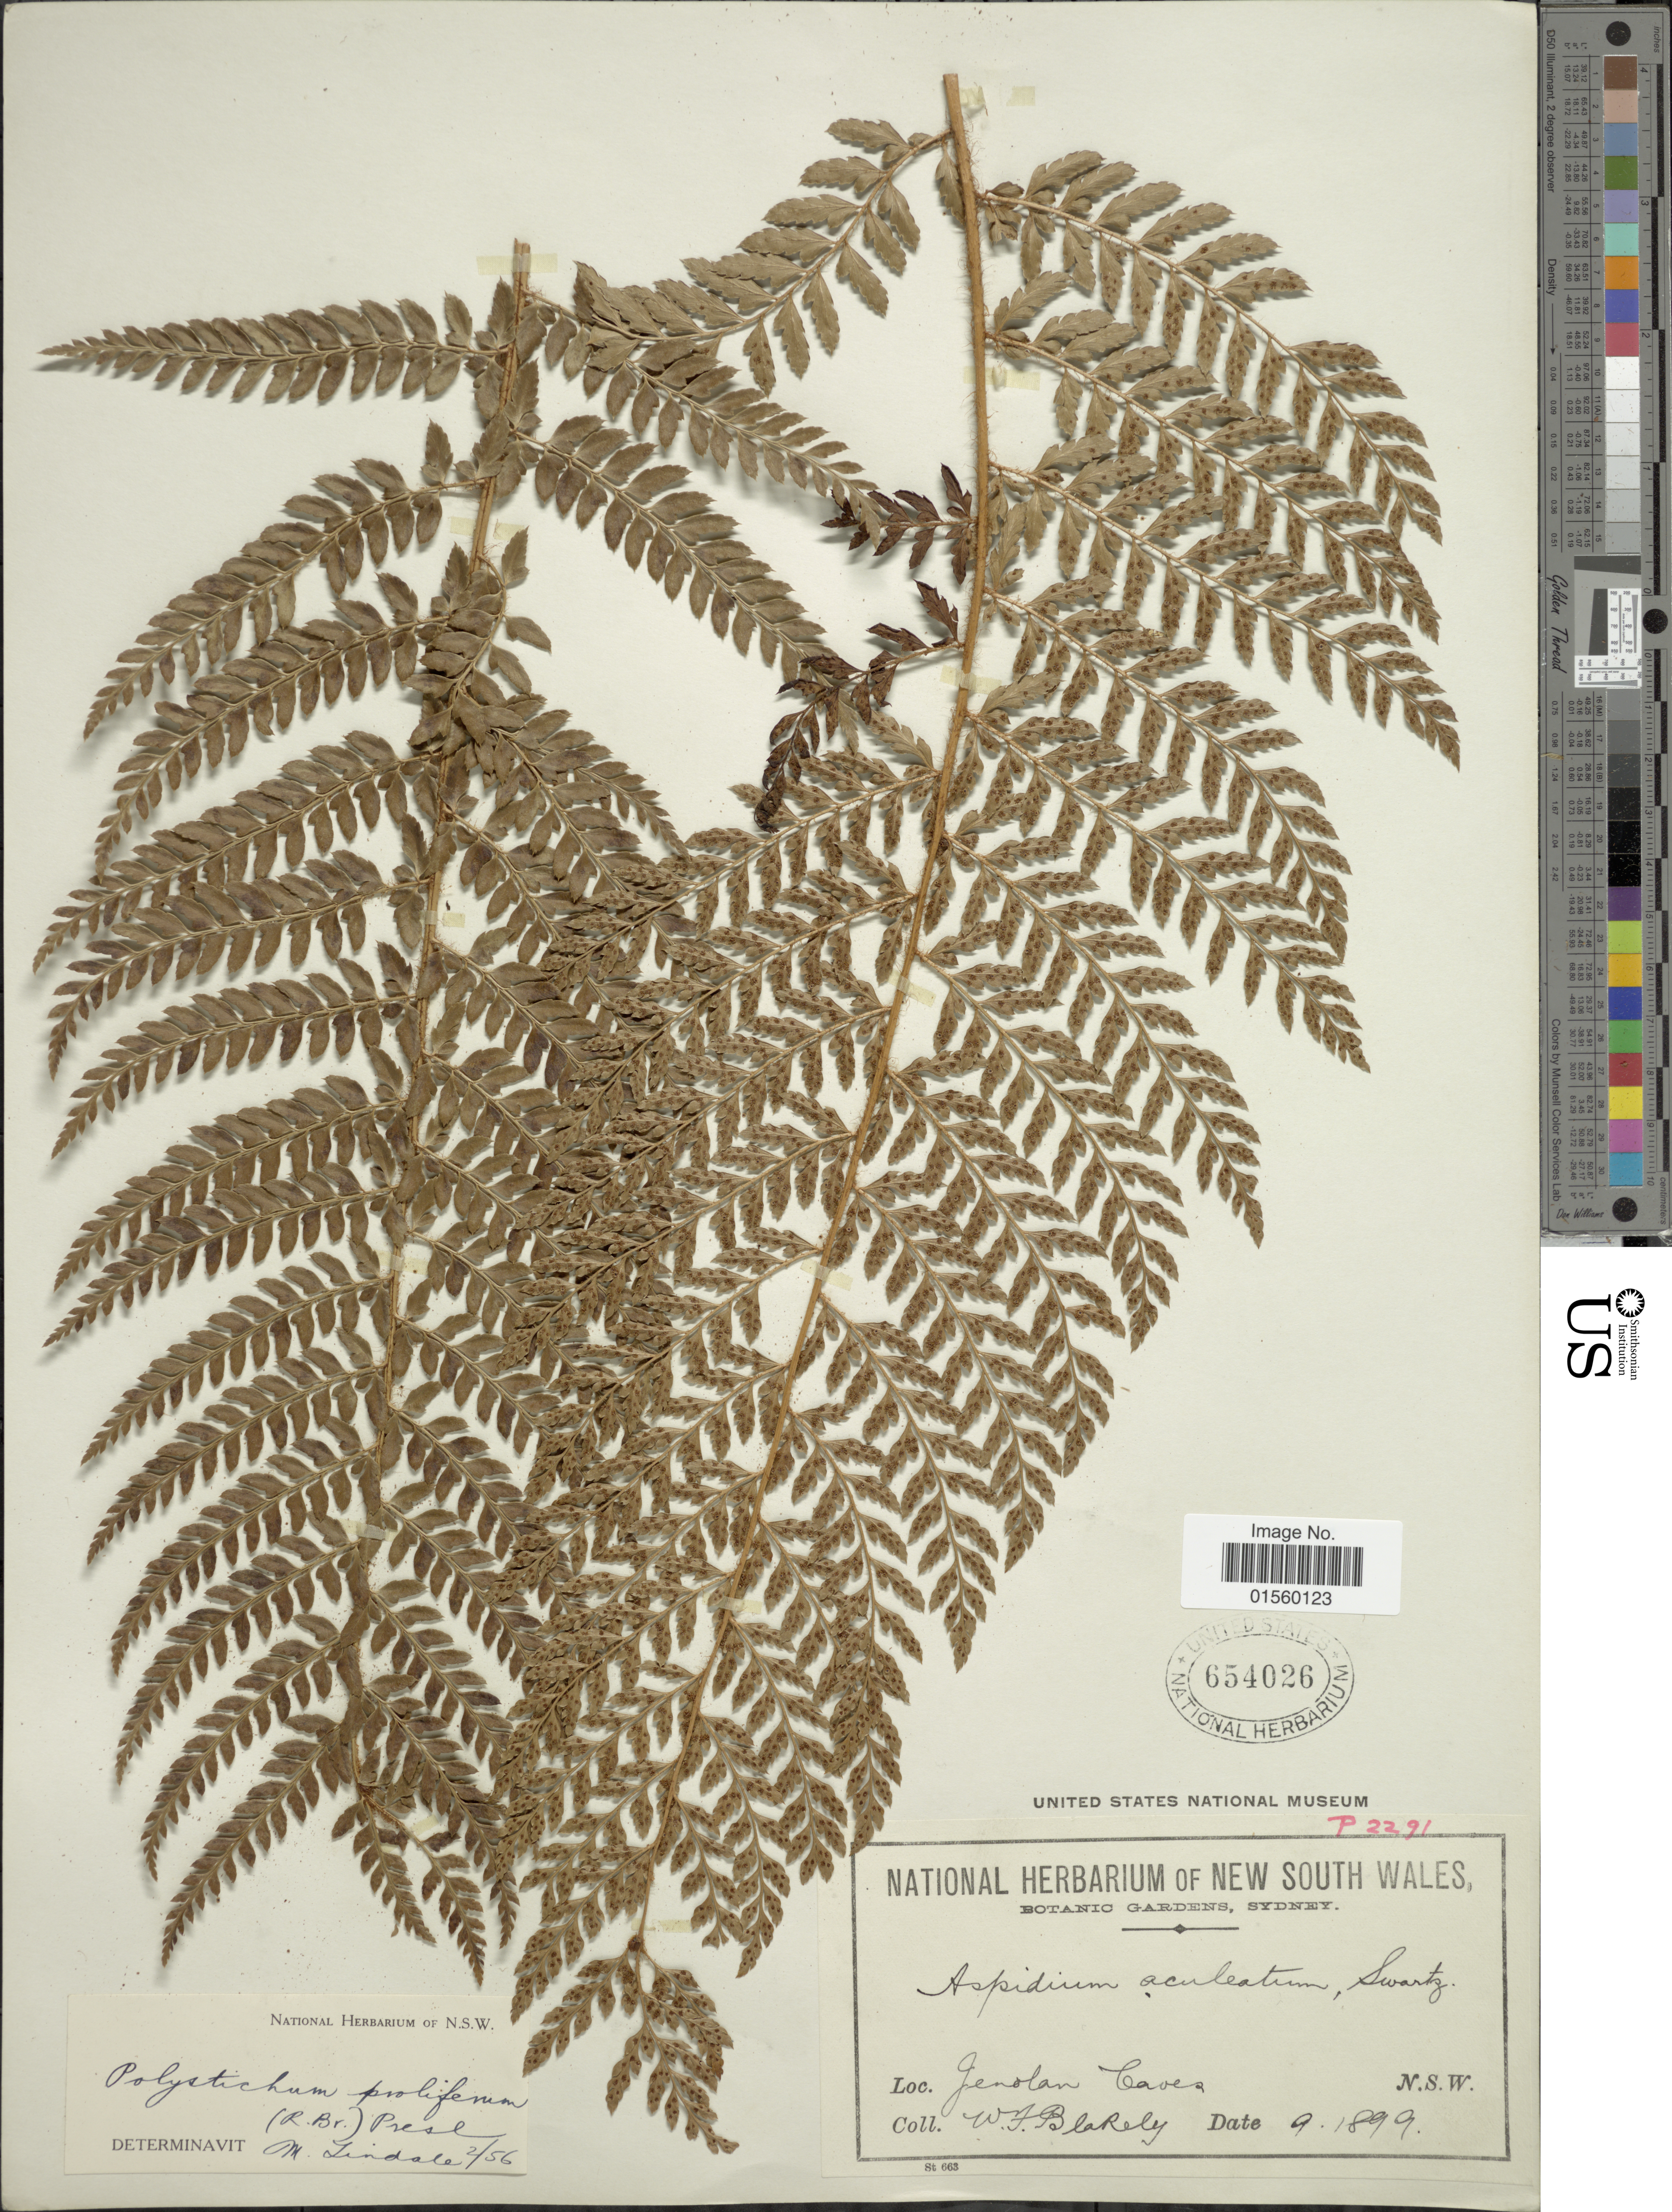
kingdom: Plantae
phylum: Tracheophyta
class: Polypodiopsida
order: Polypodiales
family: Dryopteridaceae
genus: Polystichum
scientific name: Polystichum proliferum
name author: (R. Br.) C. Presl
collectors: W. Blakeley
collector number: P2291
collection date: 1899-09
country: Australia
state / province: New South Wales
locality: Jenolan Caves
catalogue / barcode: US 654026